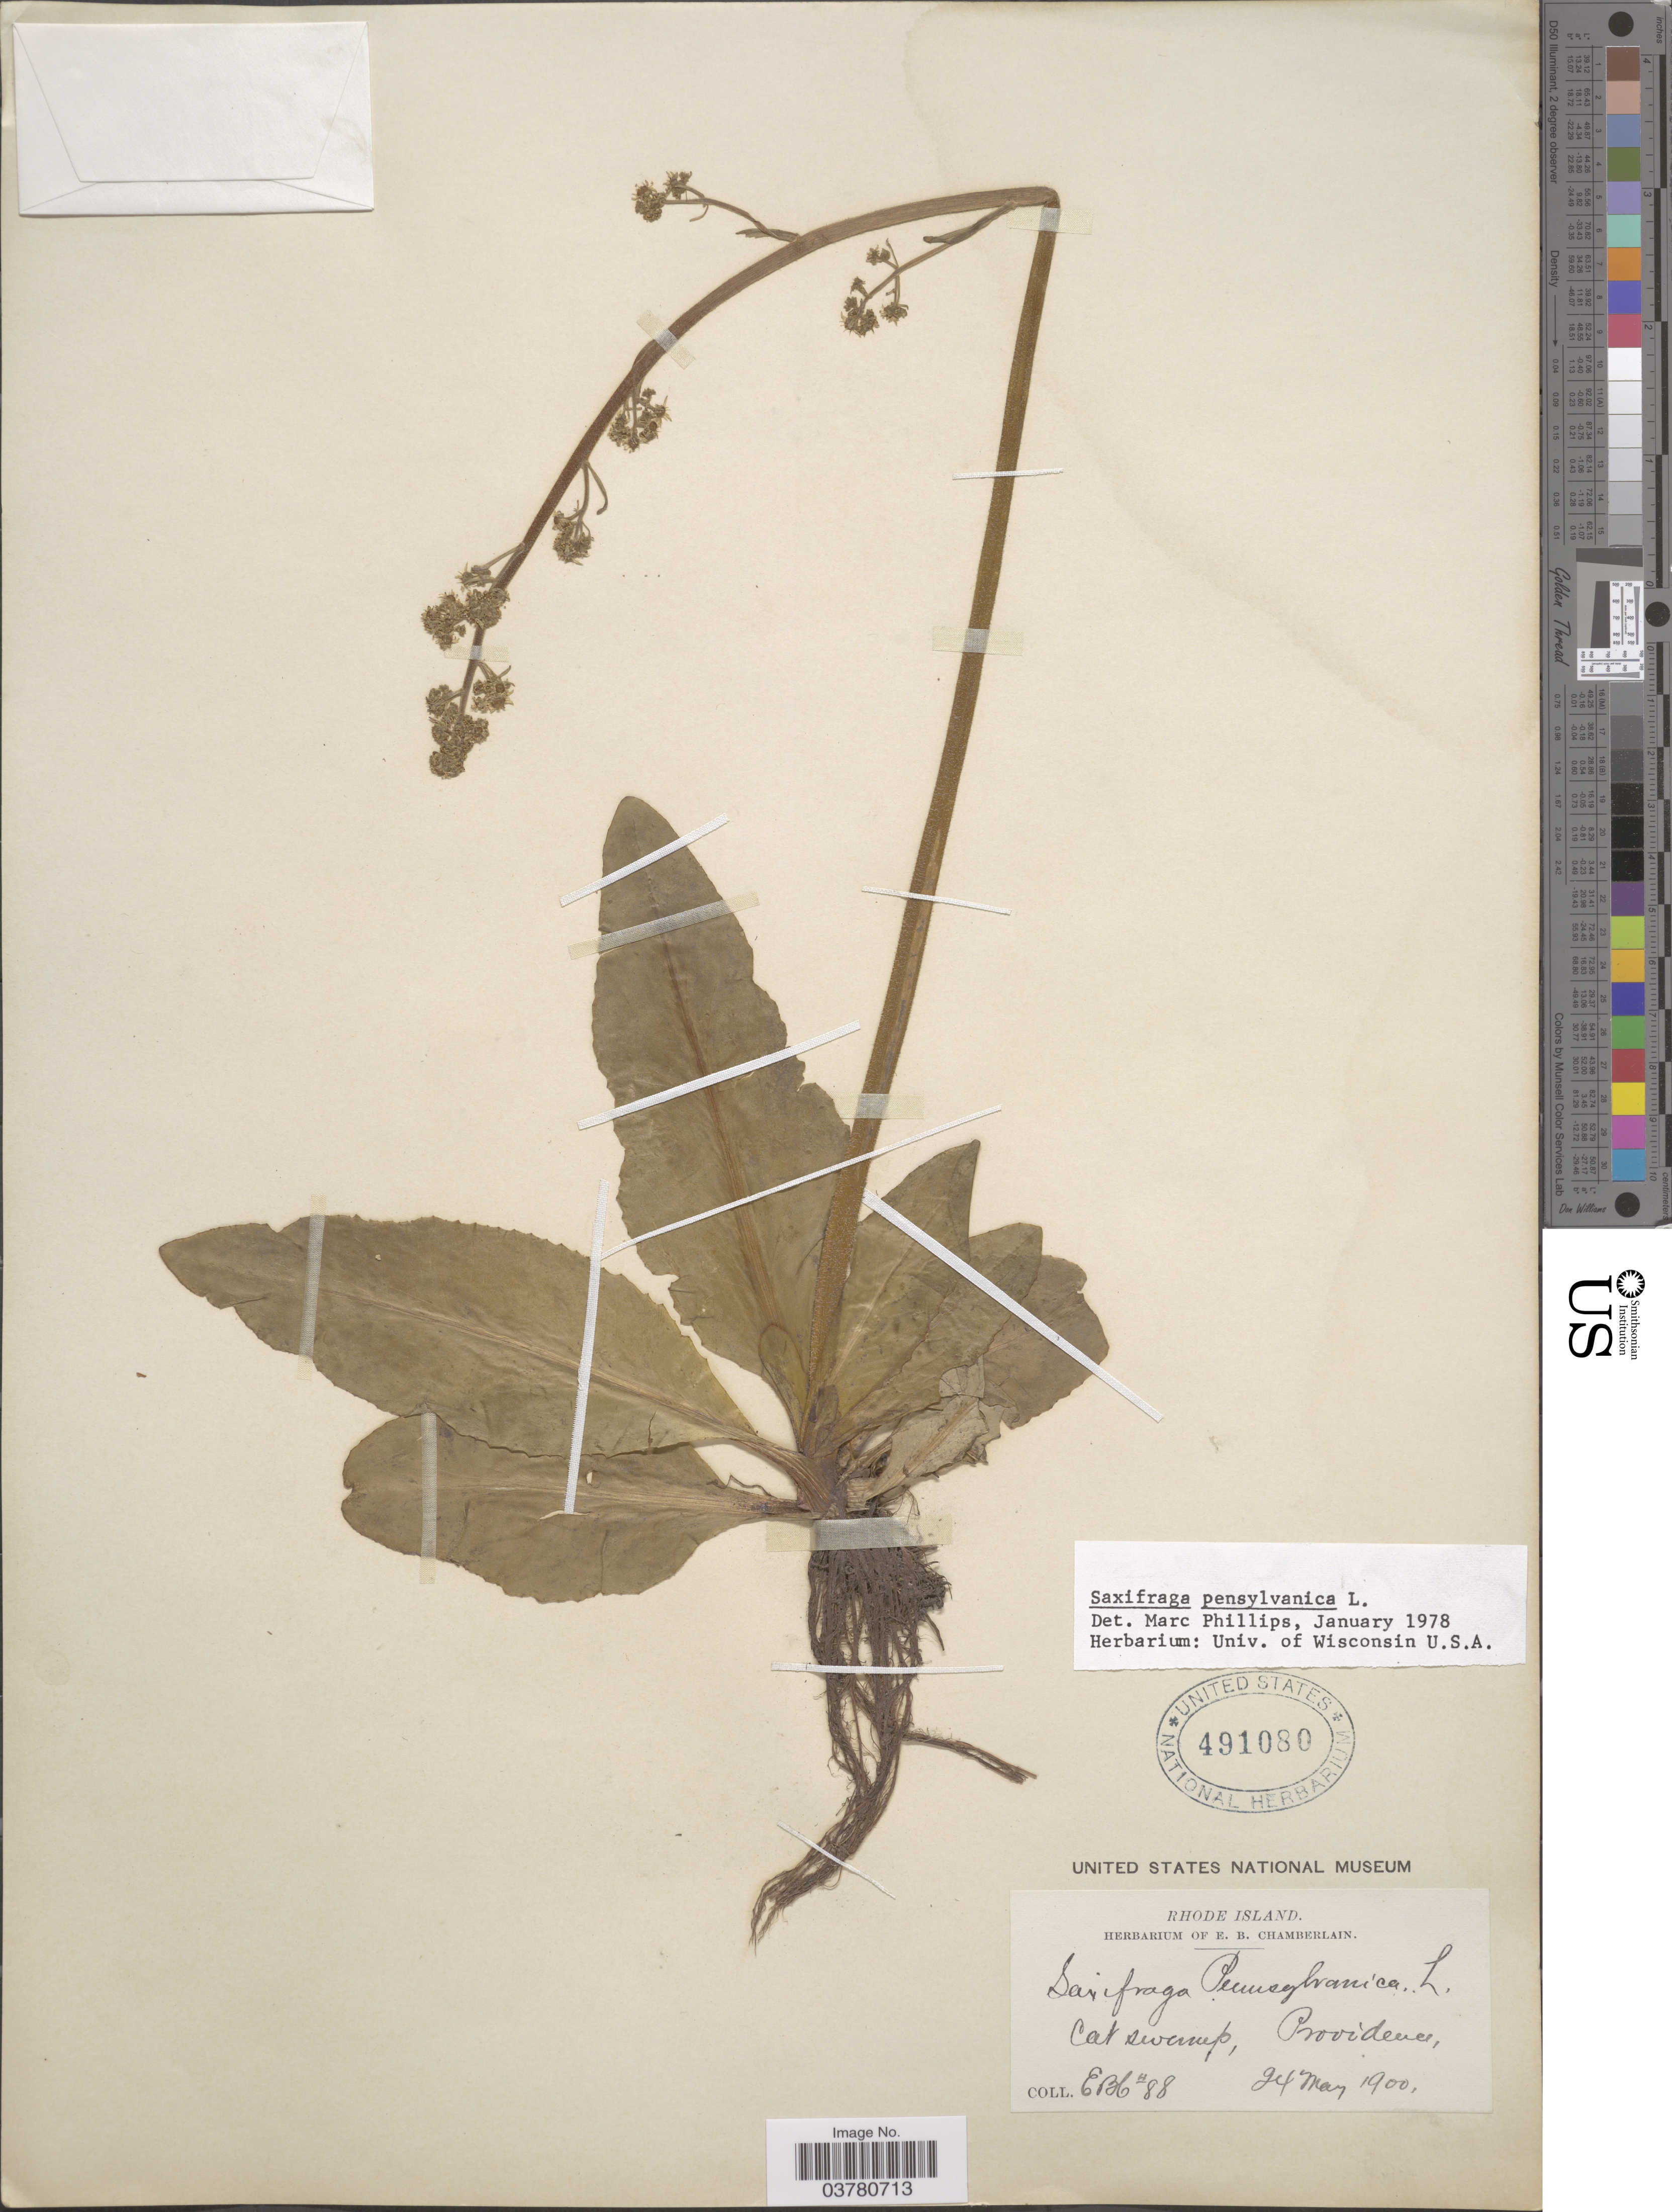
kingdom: Plantae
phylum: Tracheophyta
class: Magnoliopsida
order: Saxifragales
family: Saxifragaceae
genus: Micranthes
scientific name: Micranthes pensylvanica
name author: (L.) Haw.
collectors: E. Chamberlain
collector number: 88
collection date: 1900-05-24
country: United States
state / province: Rhode Island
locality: Cat swamp, Providence.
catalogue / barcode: US 491080